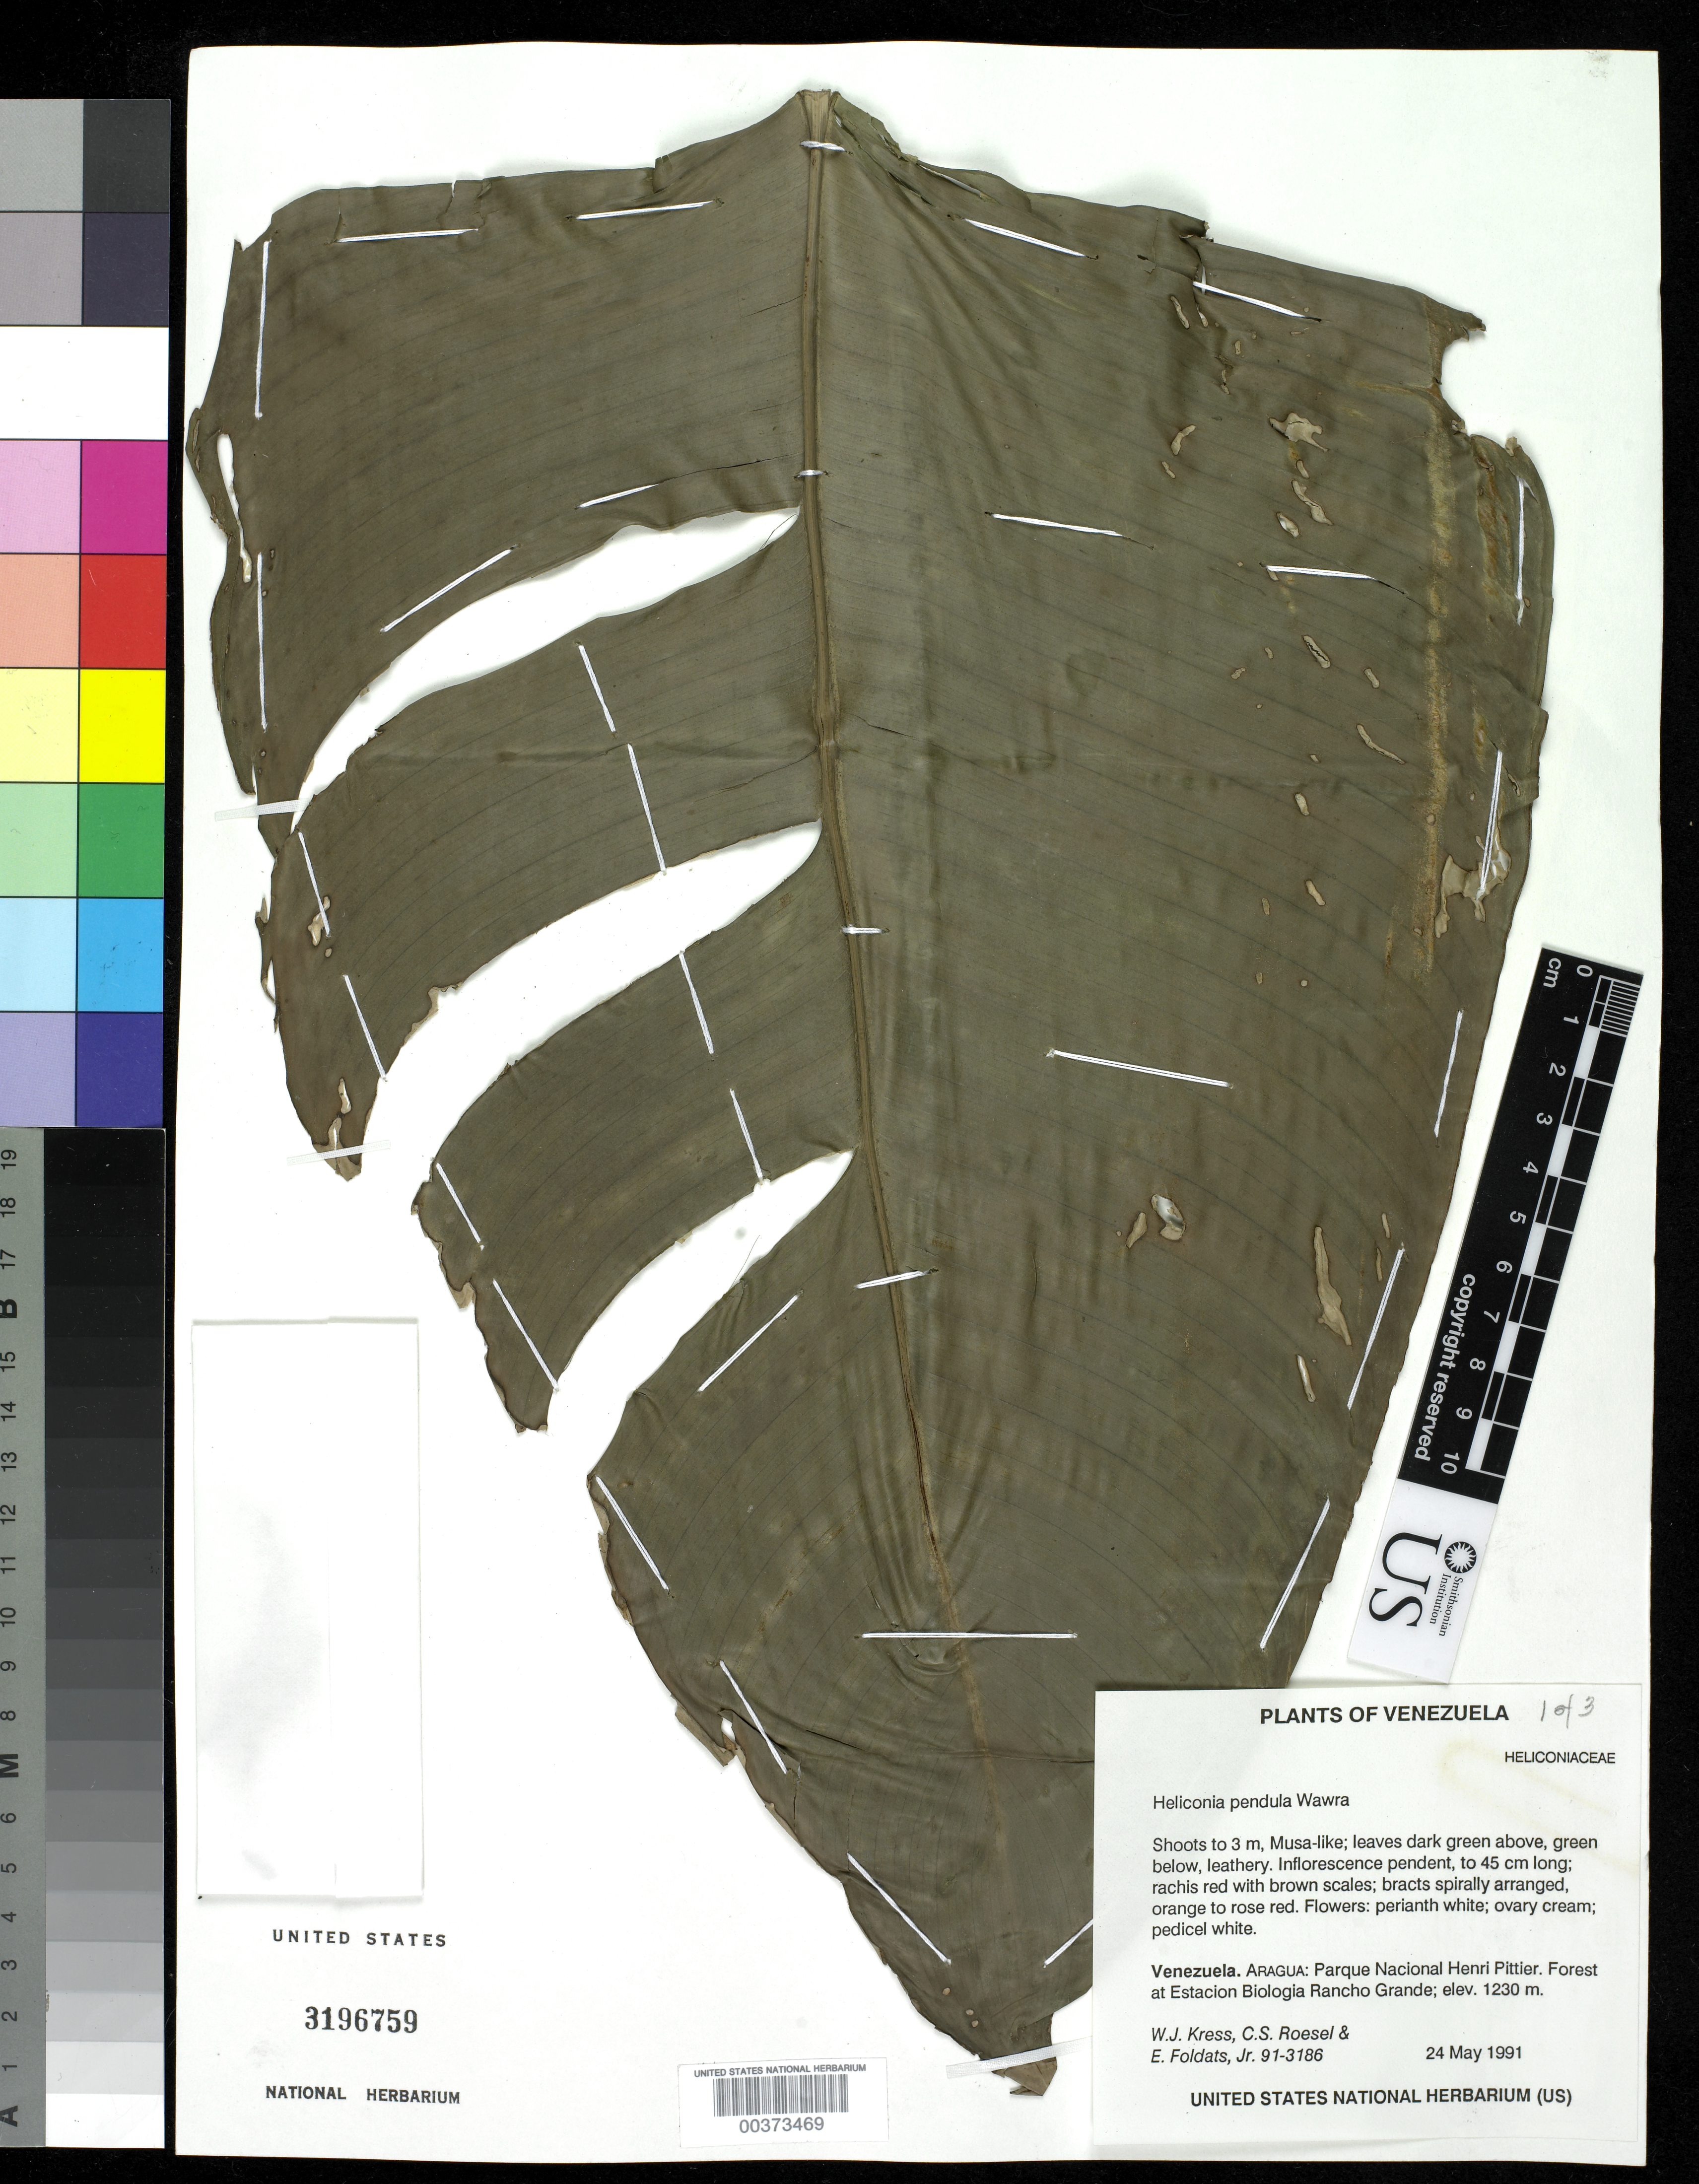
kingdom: Plantae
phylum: Tracheophyta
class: Liliopsida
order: Zingiberales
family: Heliconiaceae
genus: Heliconia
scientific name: Heliconia pendula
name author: Wawra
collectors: W. J. Kress, C. S. Roesel & E. Foldats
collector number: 91-3186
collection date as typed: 24 May 1991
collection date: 1991-05-24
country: Venezuela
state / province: Aragua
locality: Parque nacional henri pittier; forest at estacion biologia rancho grande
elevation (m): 1230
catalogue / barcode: US 3196759